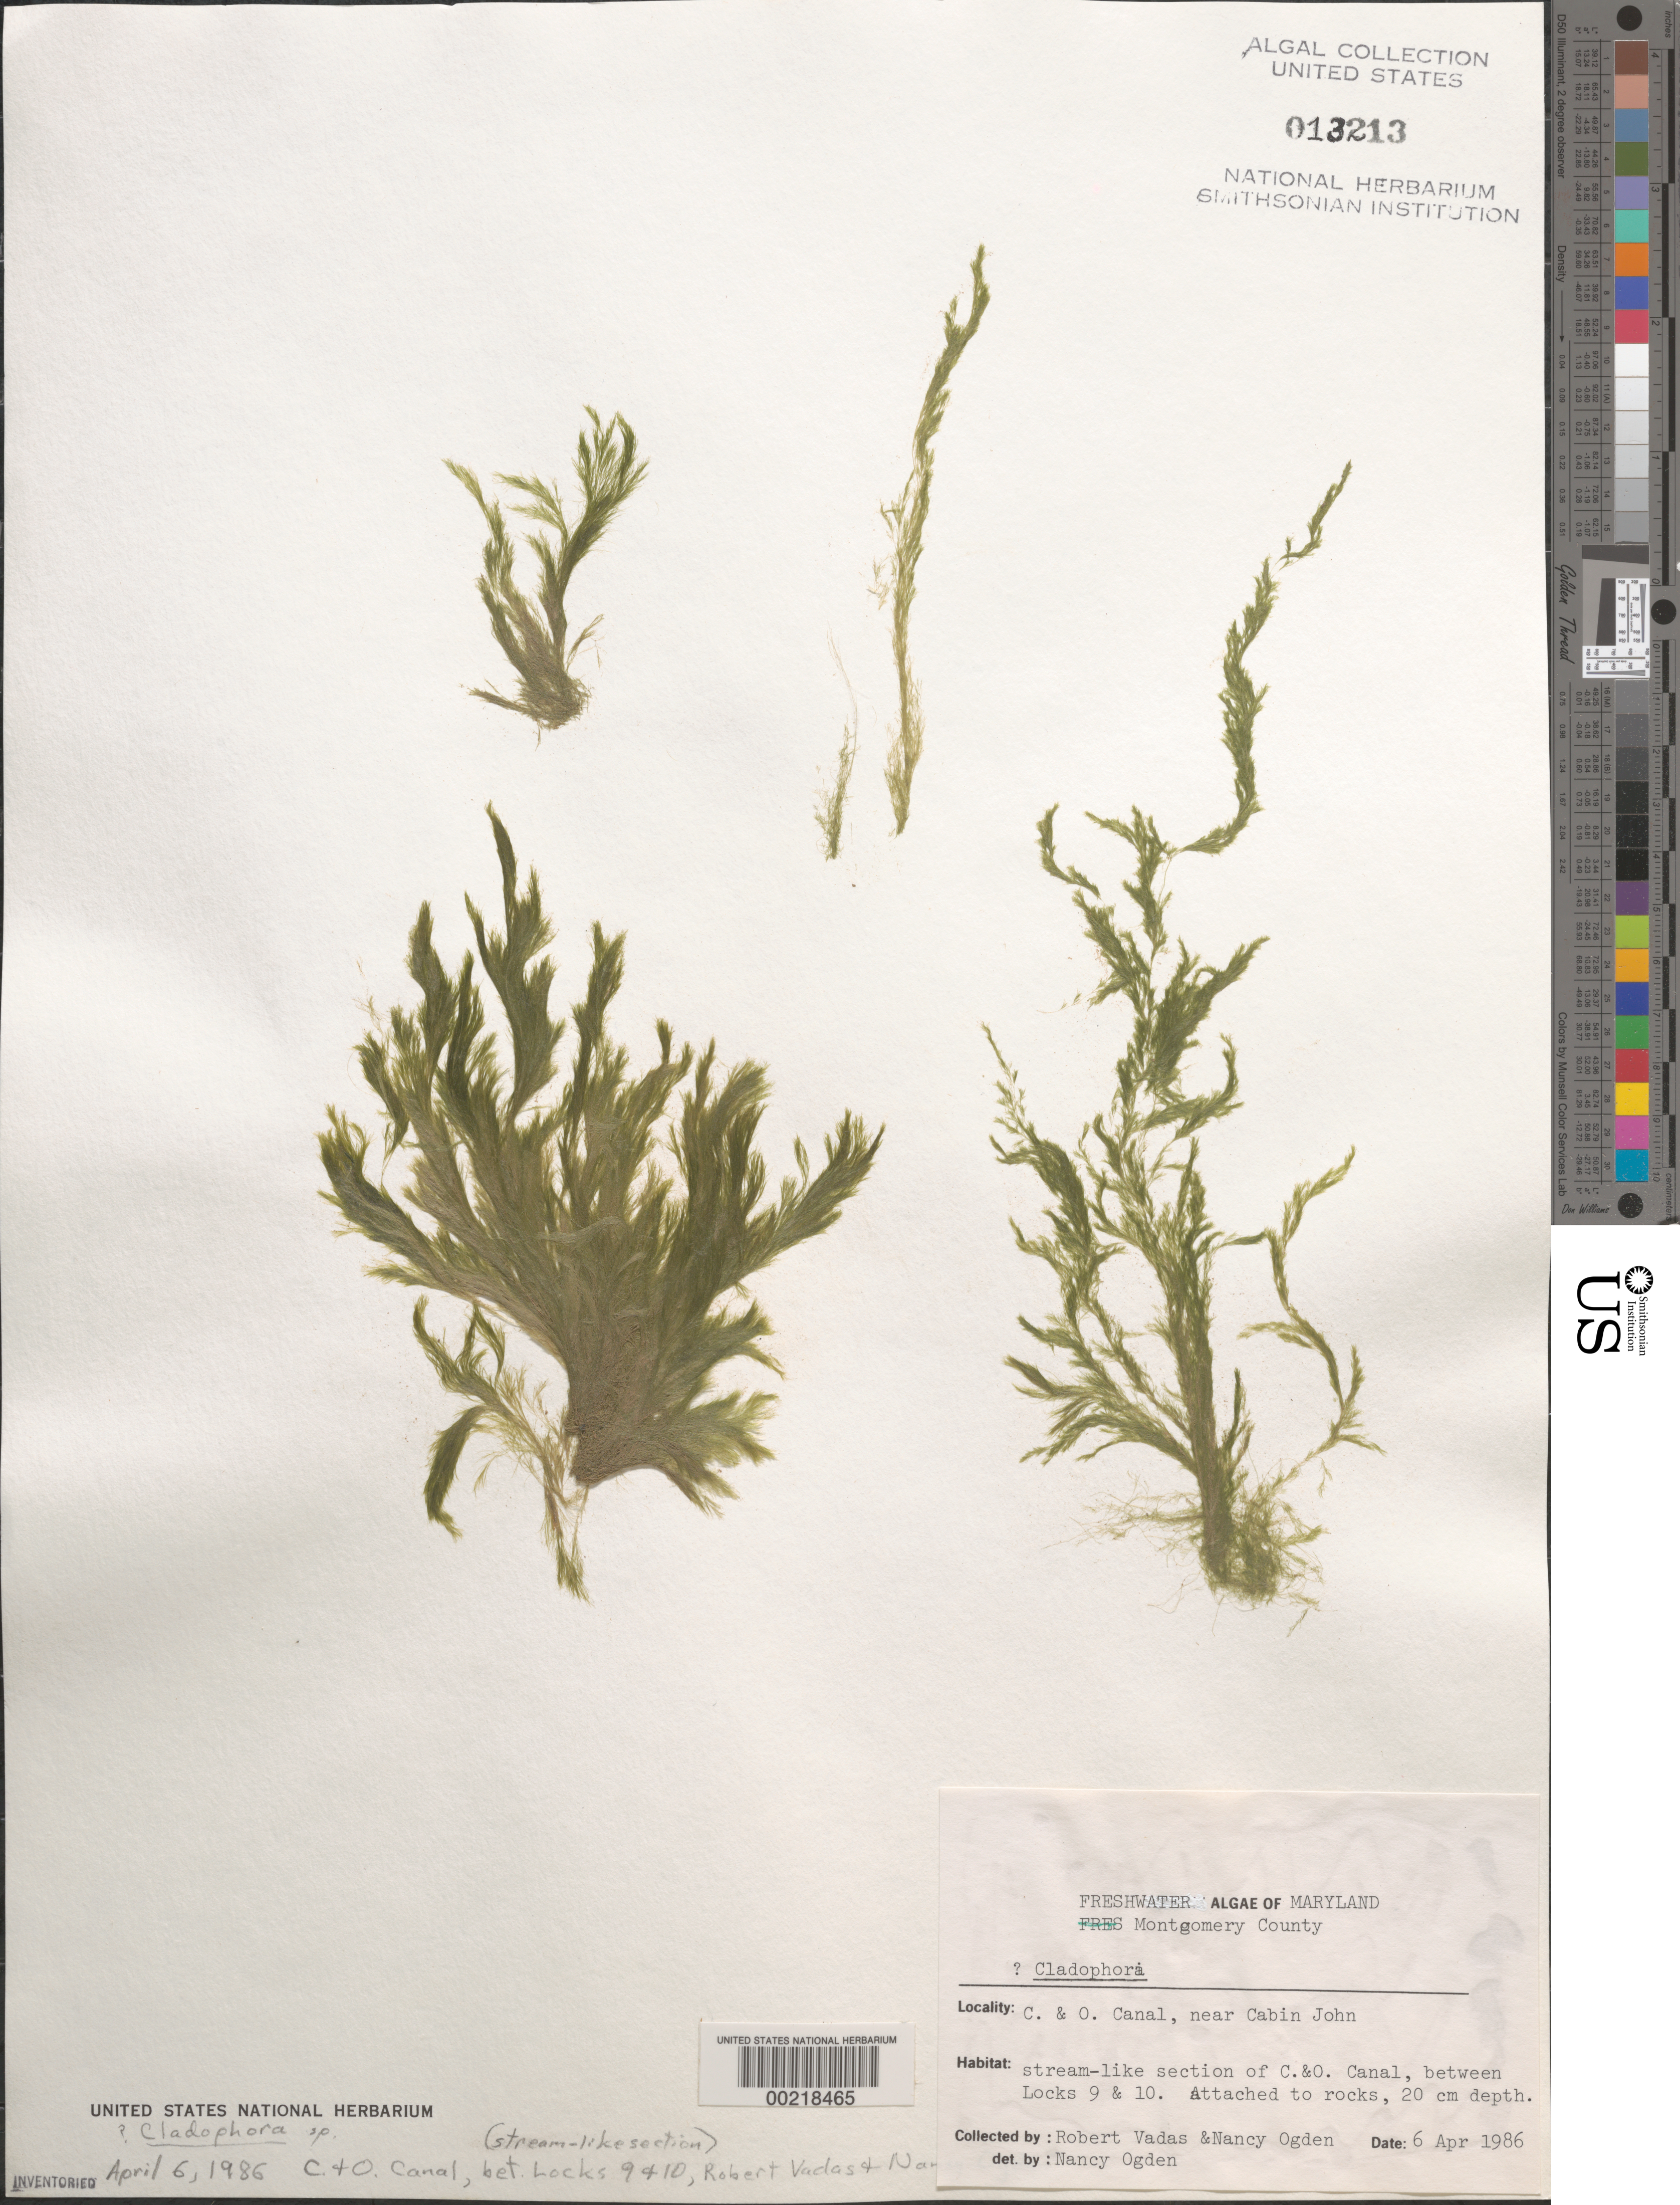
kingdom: Plantae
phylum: Chlorophyta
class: Ulvophyceae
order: Cladophorales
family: Cladophoraceae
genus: Cladophora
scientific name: Cladophora sp.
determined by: Ogden, N. B.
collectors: R. Vadas & N. Ogden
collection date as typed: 06 Apr 1986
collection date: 1986-04-06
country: United States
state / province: Maryland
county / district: Montgomery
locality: Chesapeake and Ohio Canal (C and O Canal) near Cabin John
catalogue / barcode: US 13213